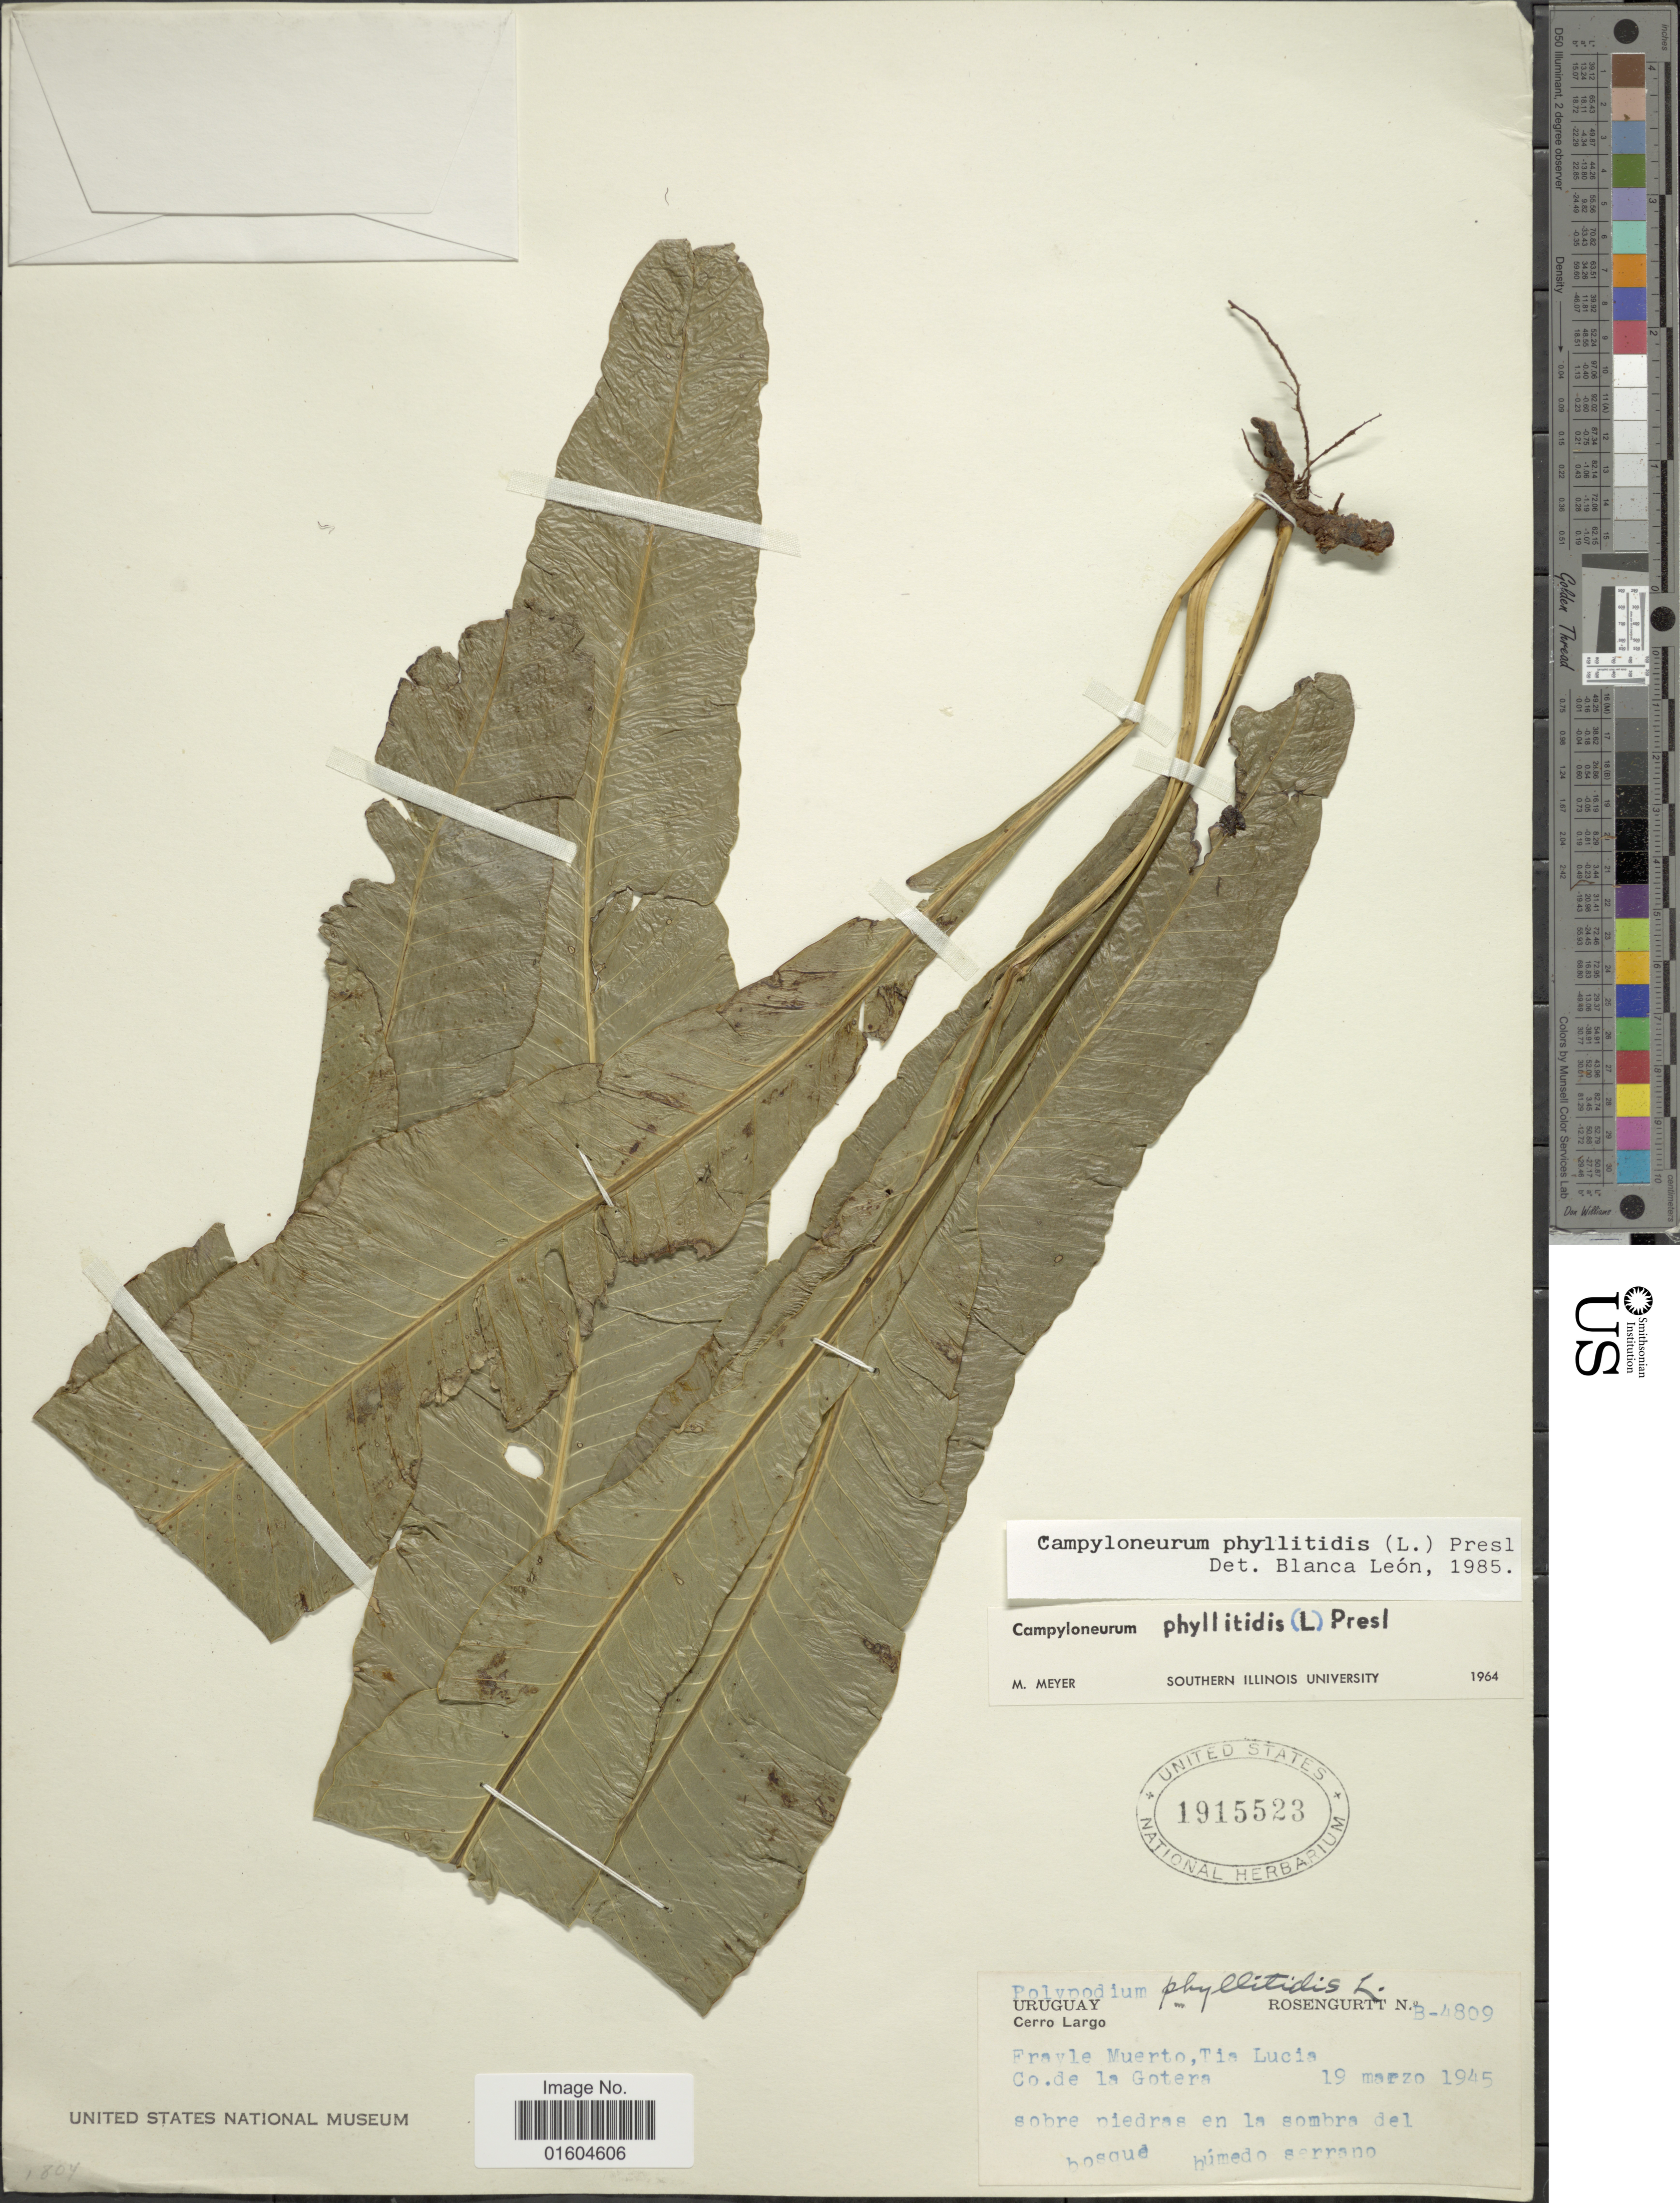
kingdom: Plantae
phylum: Tracheophyta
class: Polypodiopsida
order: Polypodiales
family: Polypodiaceae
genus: Campyloneurum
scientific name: Campyloneurum major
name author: (Hieron. ex Hicken) Lellinger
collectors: Rosengurtt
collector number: B- 4809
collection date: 1945-03-19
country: Uruguay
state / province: Cerro Largo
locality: Uruaguay Cerro Largo Fayle Muerto Tia Lucia Co. de la Gotera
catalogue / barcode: US 1915523